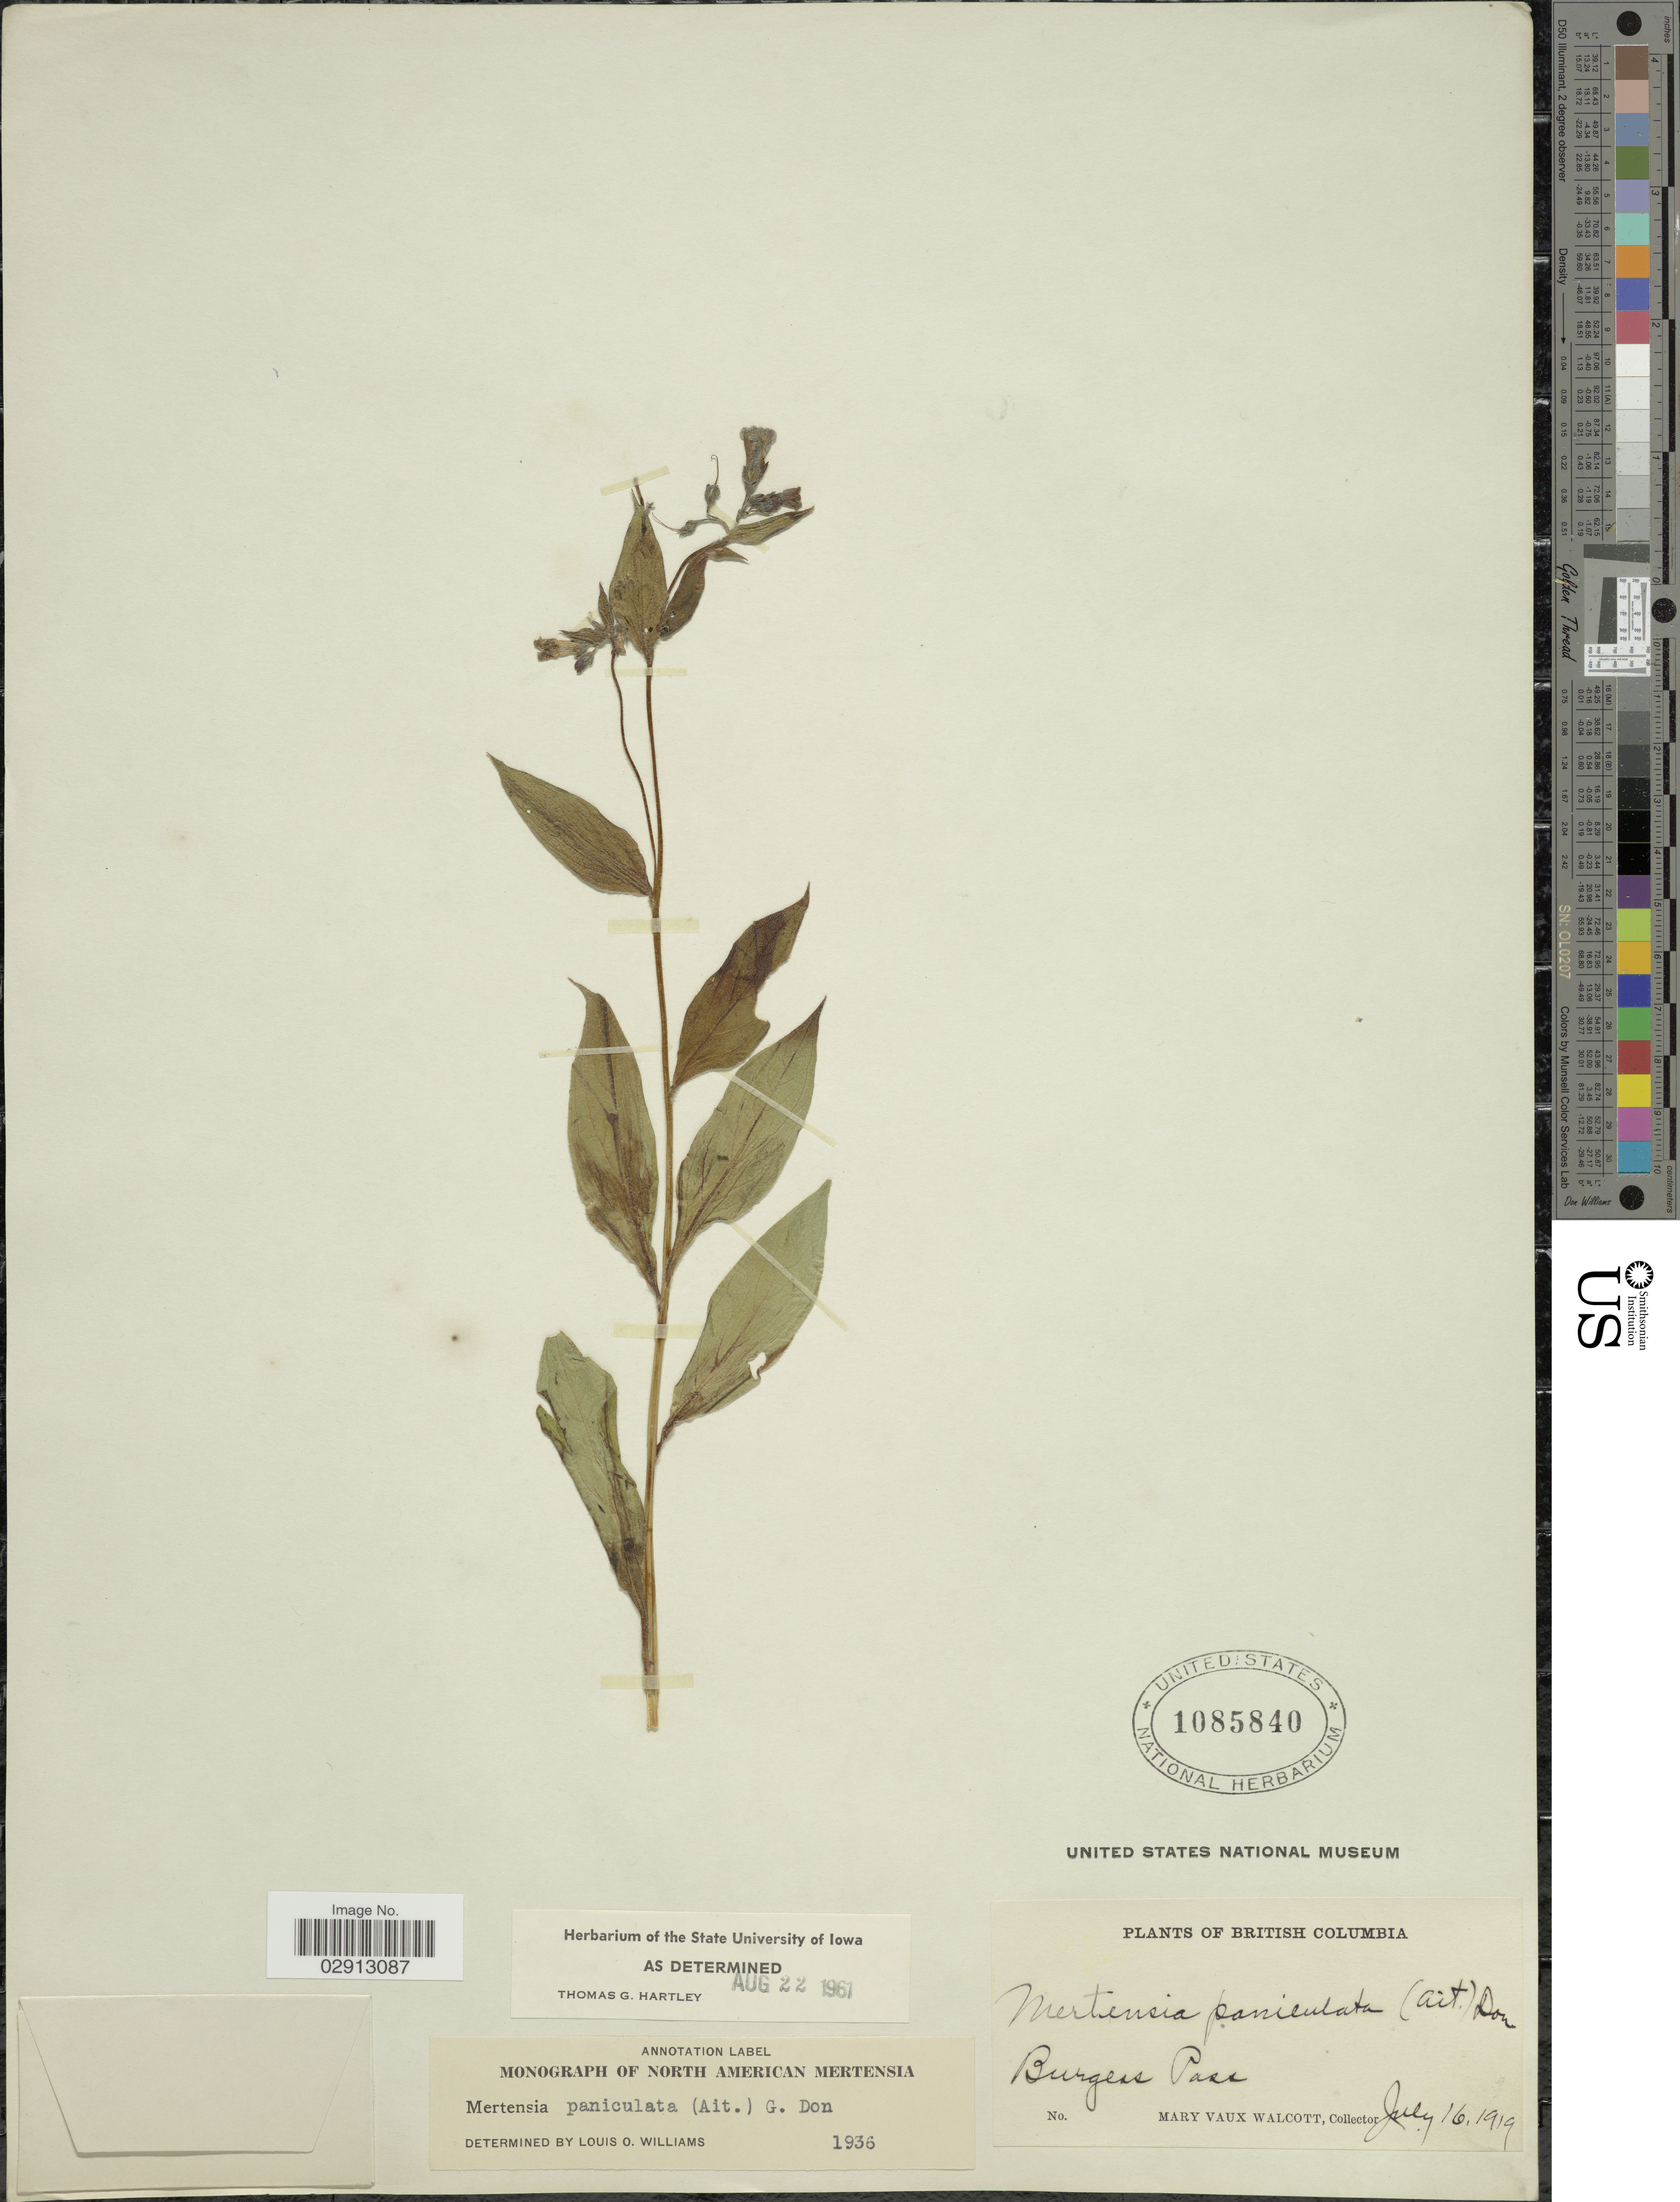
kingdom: Plantae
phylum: Tracheophyta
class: Magnoliopsida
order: Boraginales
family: Boraginaceae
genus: Mertensia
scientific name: Mertensia paniculata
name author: (Aiton) G. Don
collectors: M. Walcott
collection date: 1919-07-16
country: Canada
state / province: British Columbia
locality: Burgess Pass.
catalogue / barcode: US 1085840